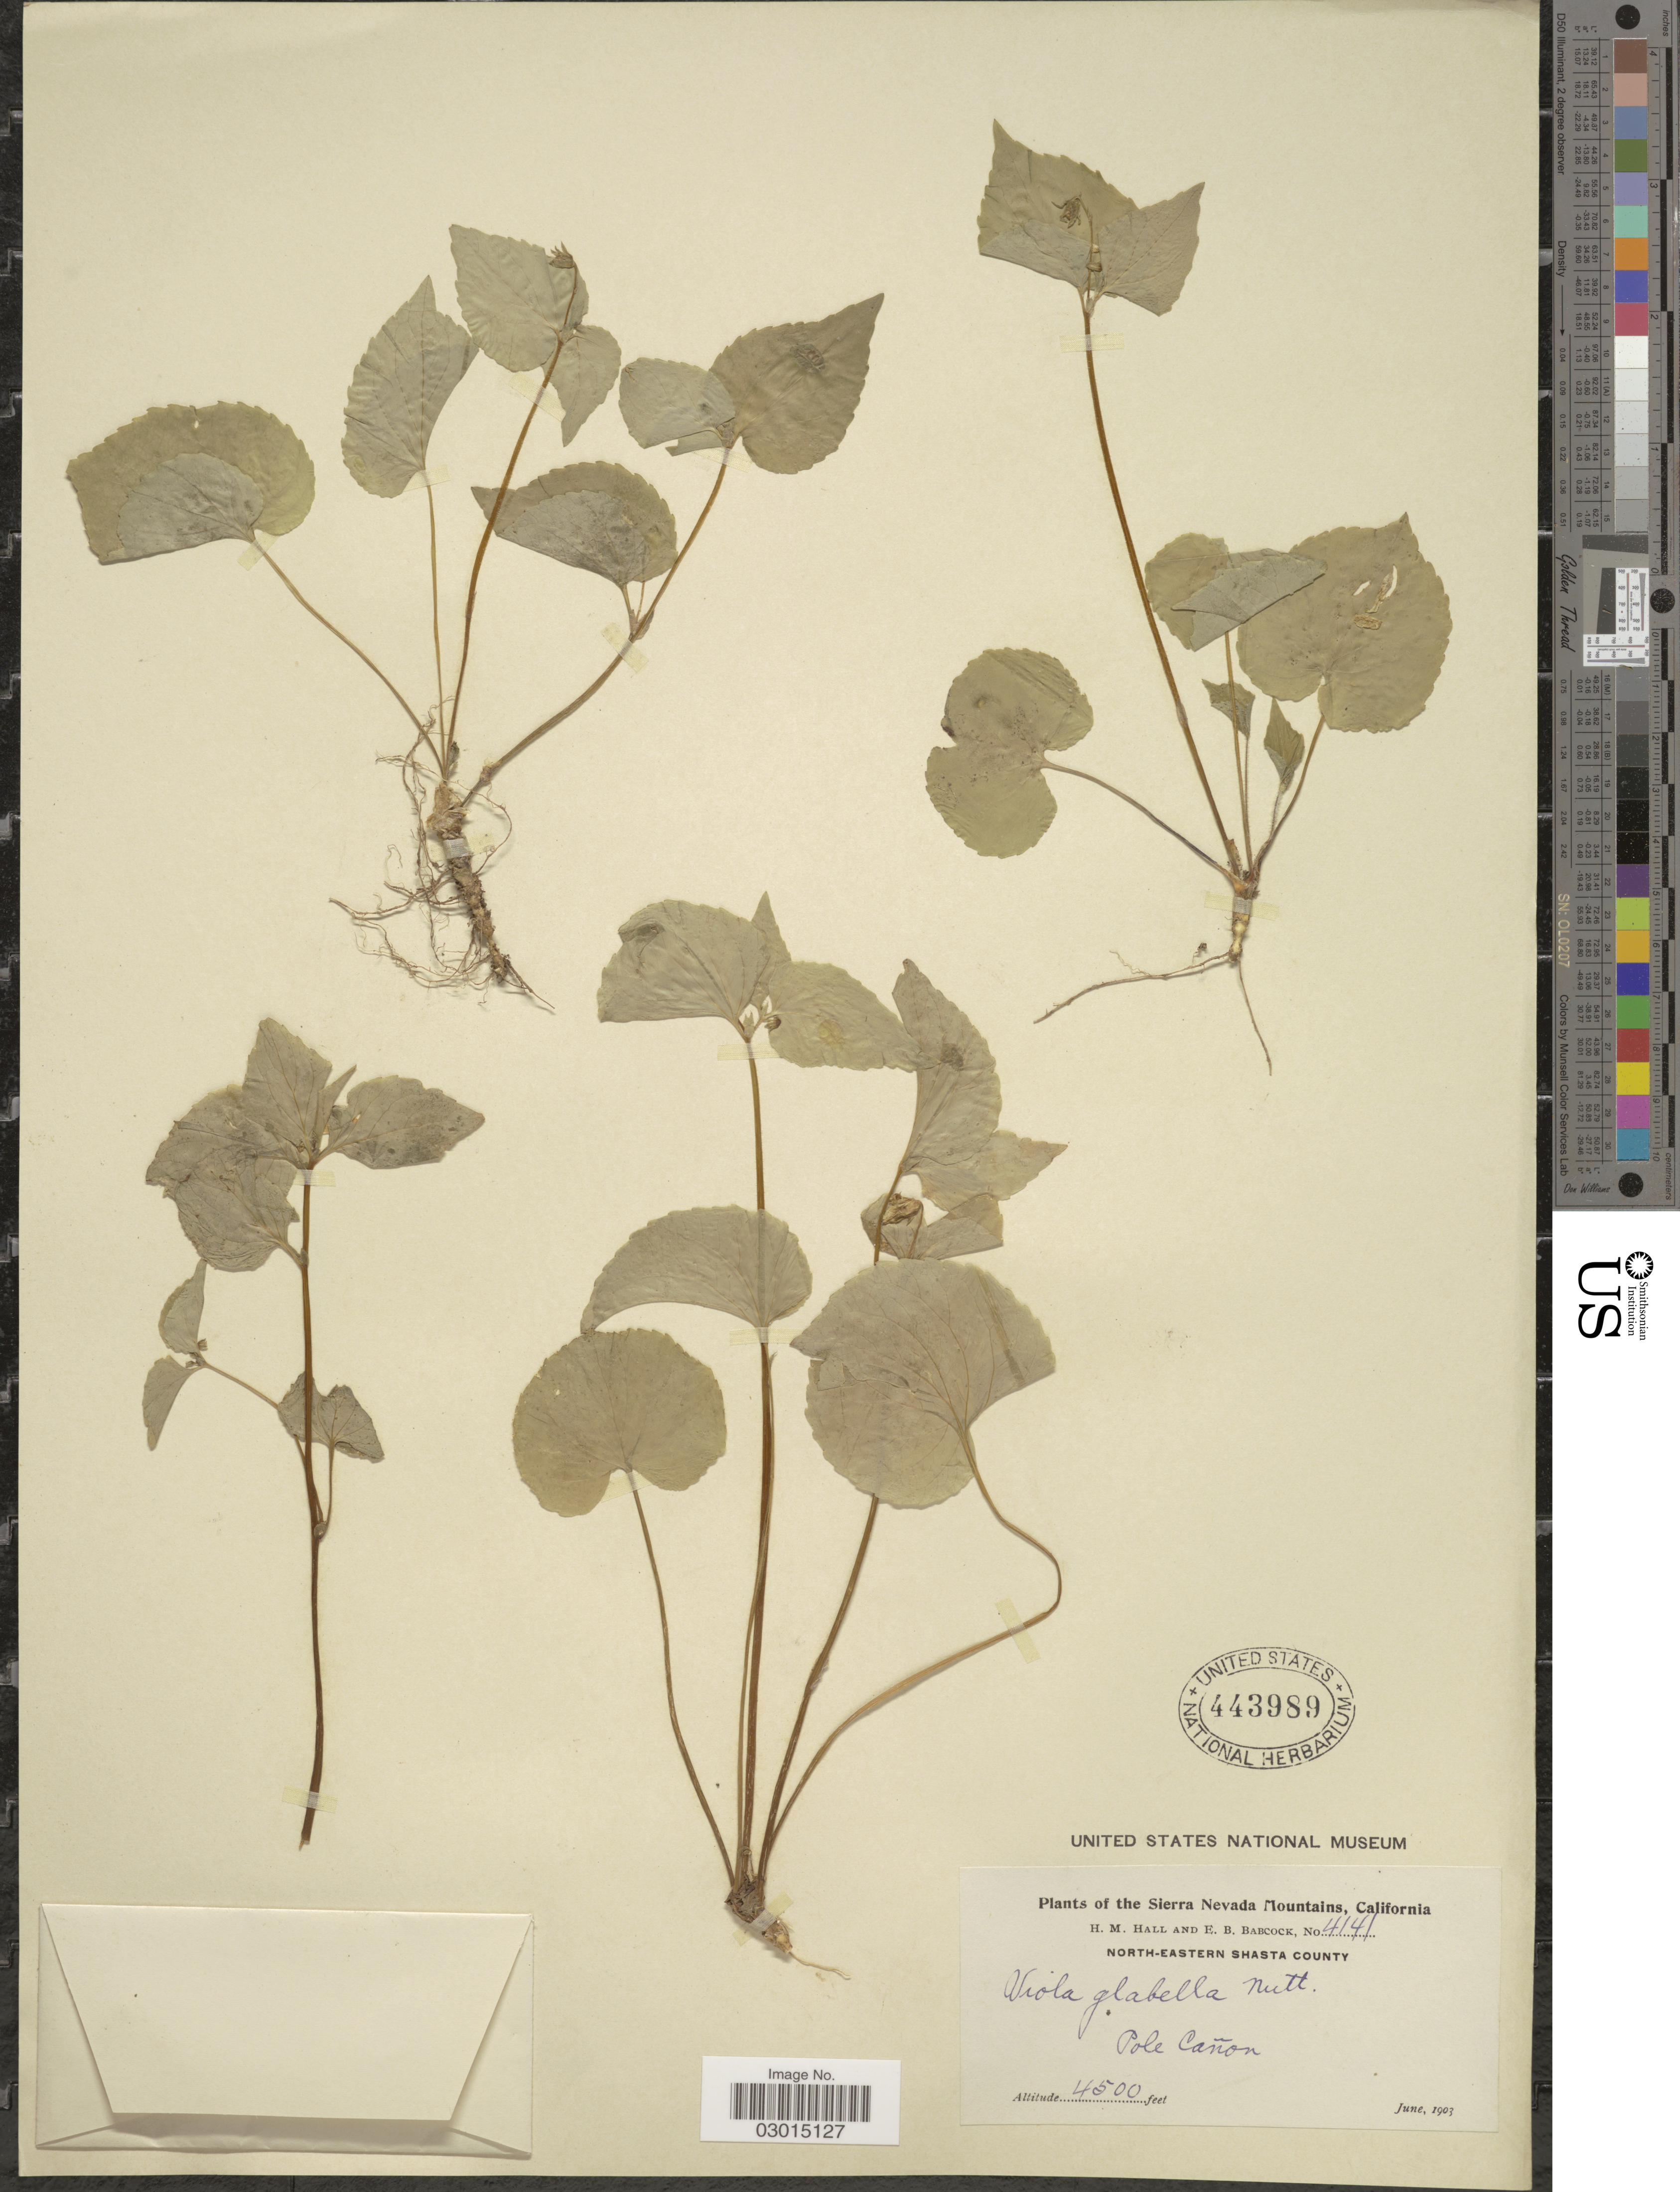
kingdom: Plantae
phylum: Tracheophyta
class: Magnoliopsida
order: Malpighiales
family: Violaceae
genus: Viola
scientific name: Viola glabella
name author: Nutt.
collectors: H. M. Hall & E. B. Babcock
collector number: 4141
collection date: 1903-06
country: United States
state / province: California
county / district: Shasta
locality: Sierra Nevada Mountains. North-Eastern Shasta County. Pole Cañon.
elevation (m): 1372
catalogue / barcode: US 443989